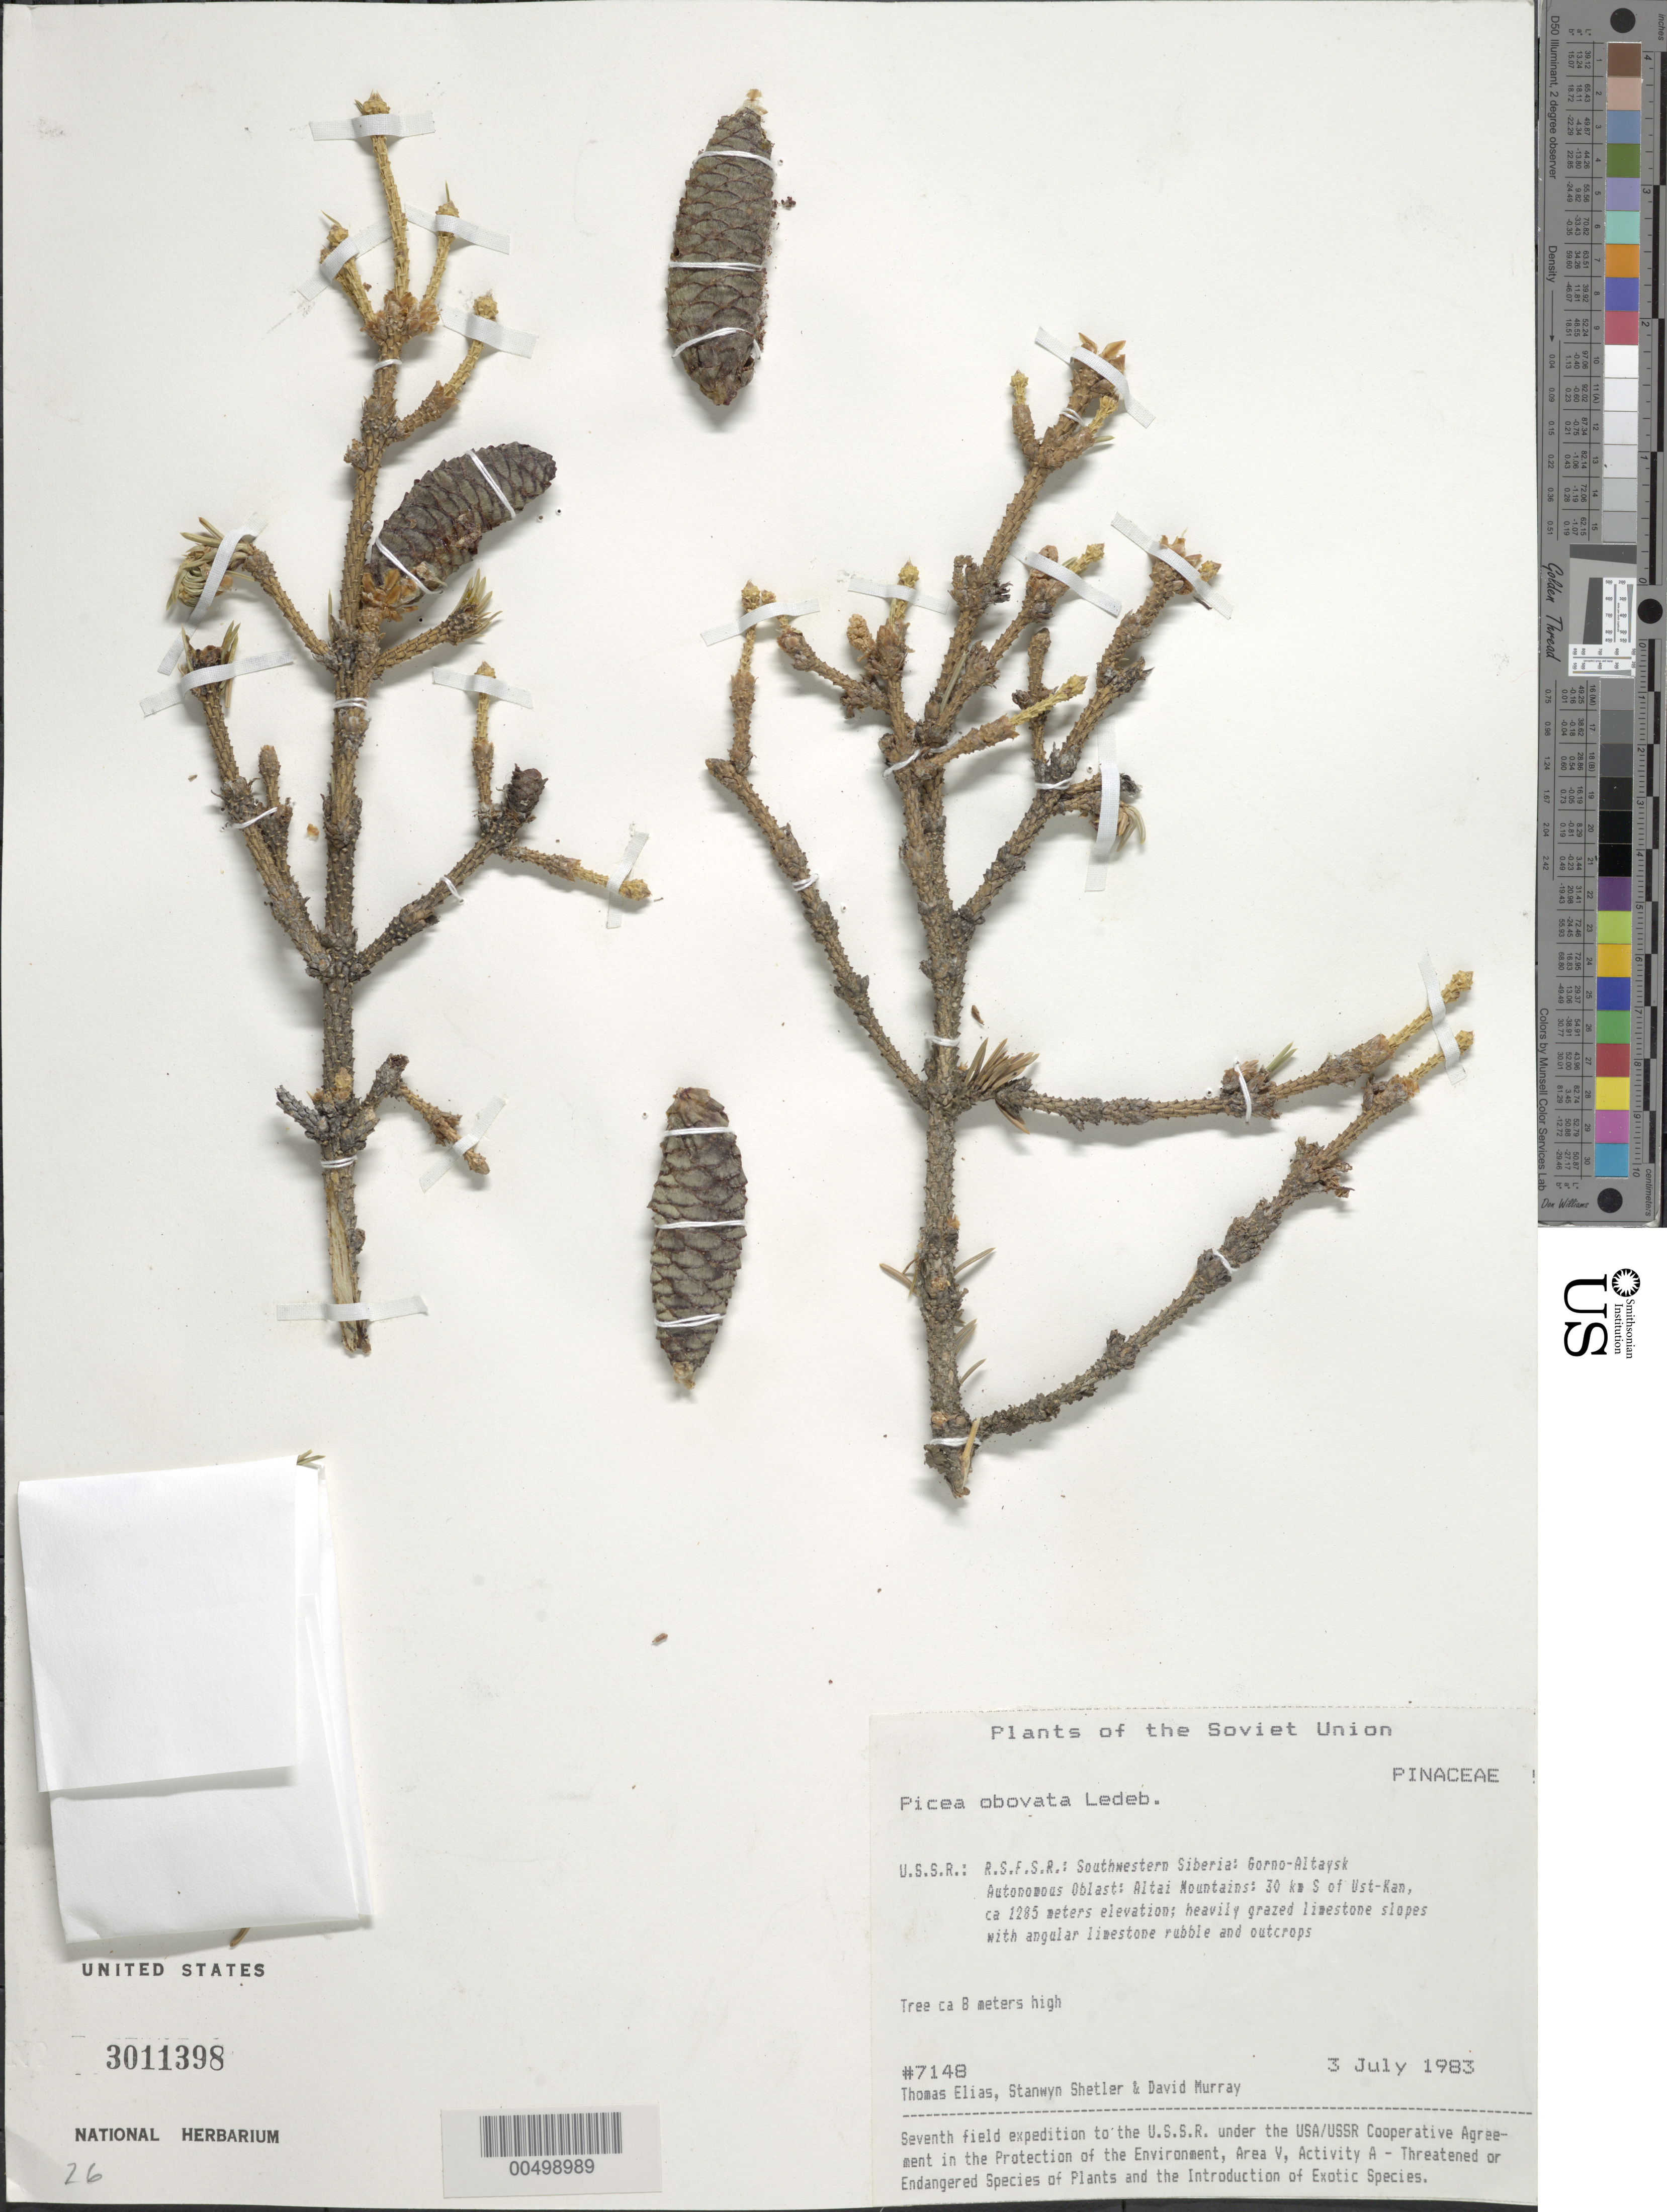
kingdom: Plantae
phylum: Tracheophyta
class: Pinopsida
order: Pinales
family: Pinaceae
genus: Picea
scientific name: Picea obovata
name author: Ledeb.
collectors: T. Elias, S. Shetler & D. F. Murray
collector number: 7148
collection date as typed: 03 Jul 1983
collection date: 1983-07-03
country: Russian Federation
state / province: Altai Republic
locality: Altai Mountains, 30 km S of Ust-Kan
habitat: heavily grazed limestone slopes with angular limestone rubble and outcrops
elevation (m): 1285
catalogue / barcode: US 3011398